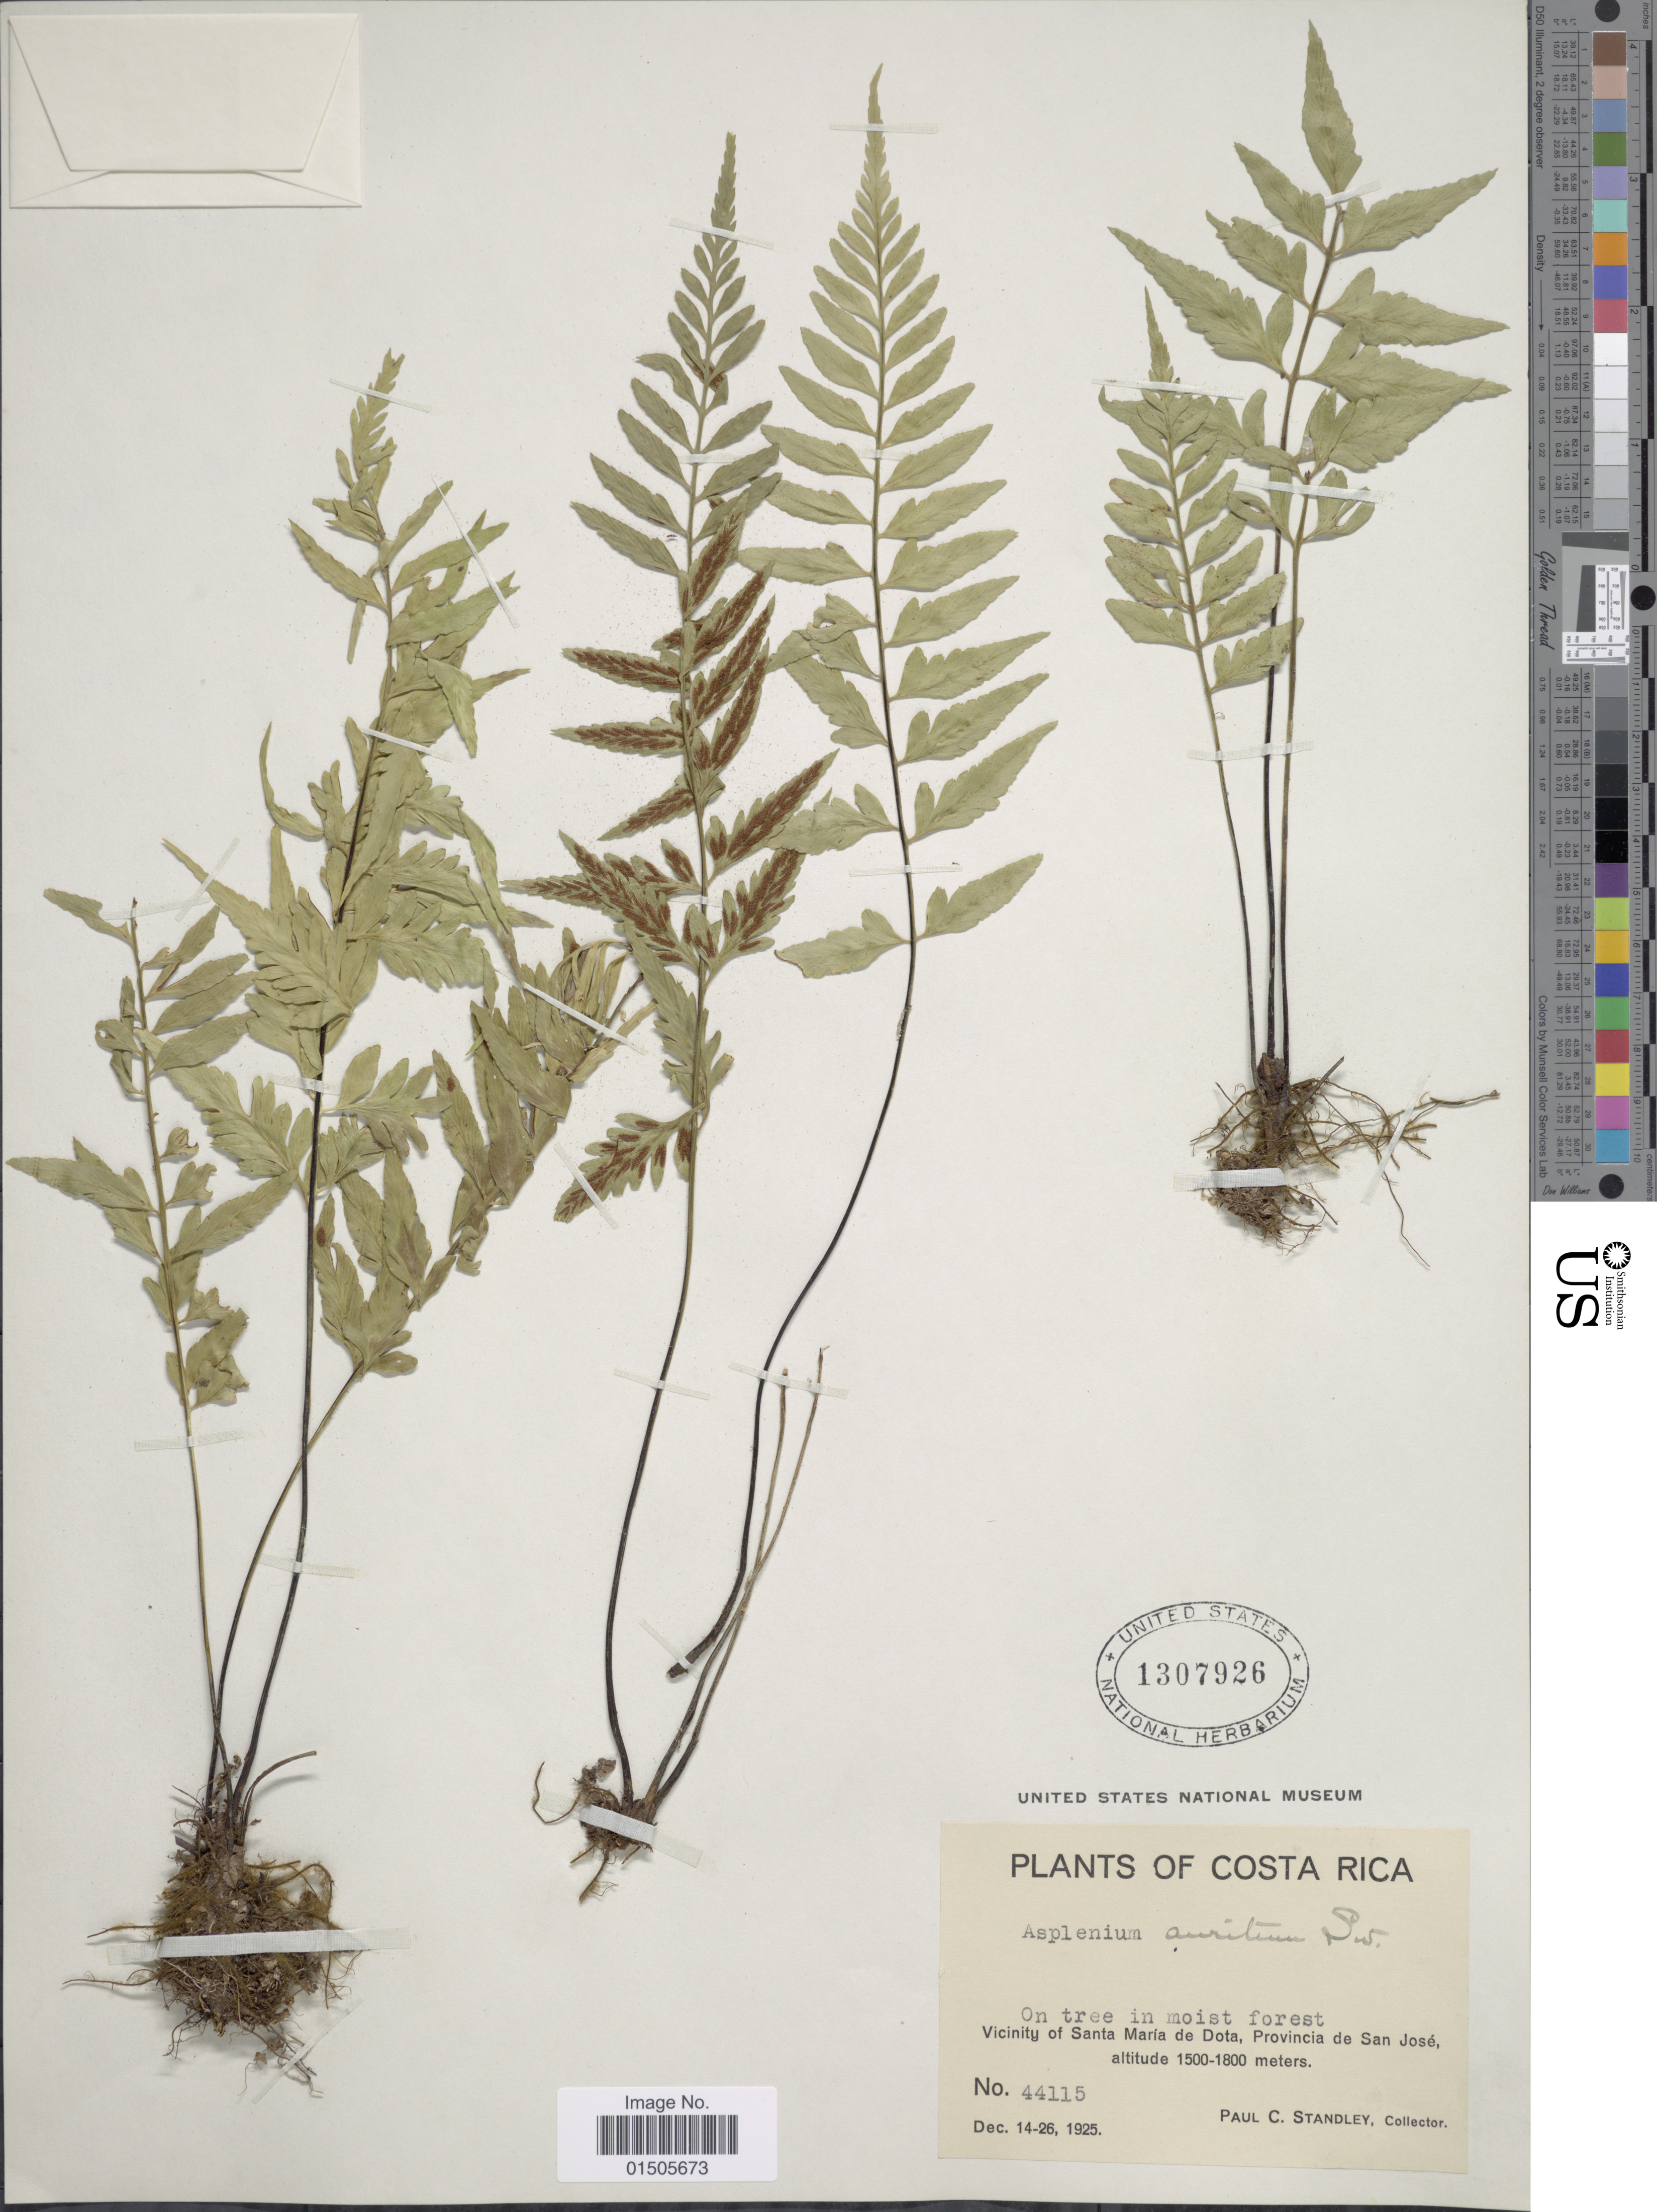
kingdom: Plantae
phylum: Tracheophyta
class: Polypodiopsida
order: Polypodiales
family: Aspleniaceae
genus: Asplenium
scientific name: Asplenium auritum var. intermedium ined.?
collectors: P. C. Standley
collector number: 44115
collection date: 1925-12-14/1925-12-26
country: Costa Rica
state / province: San José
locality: Vicinity of Santa Maria de Dota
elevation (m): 1500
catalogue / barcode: US 1307926